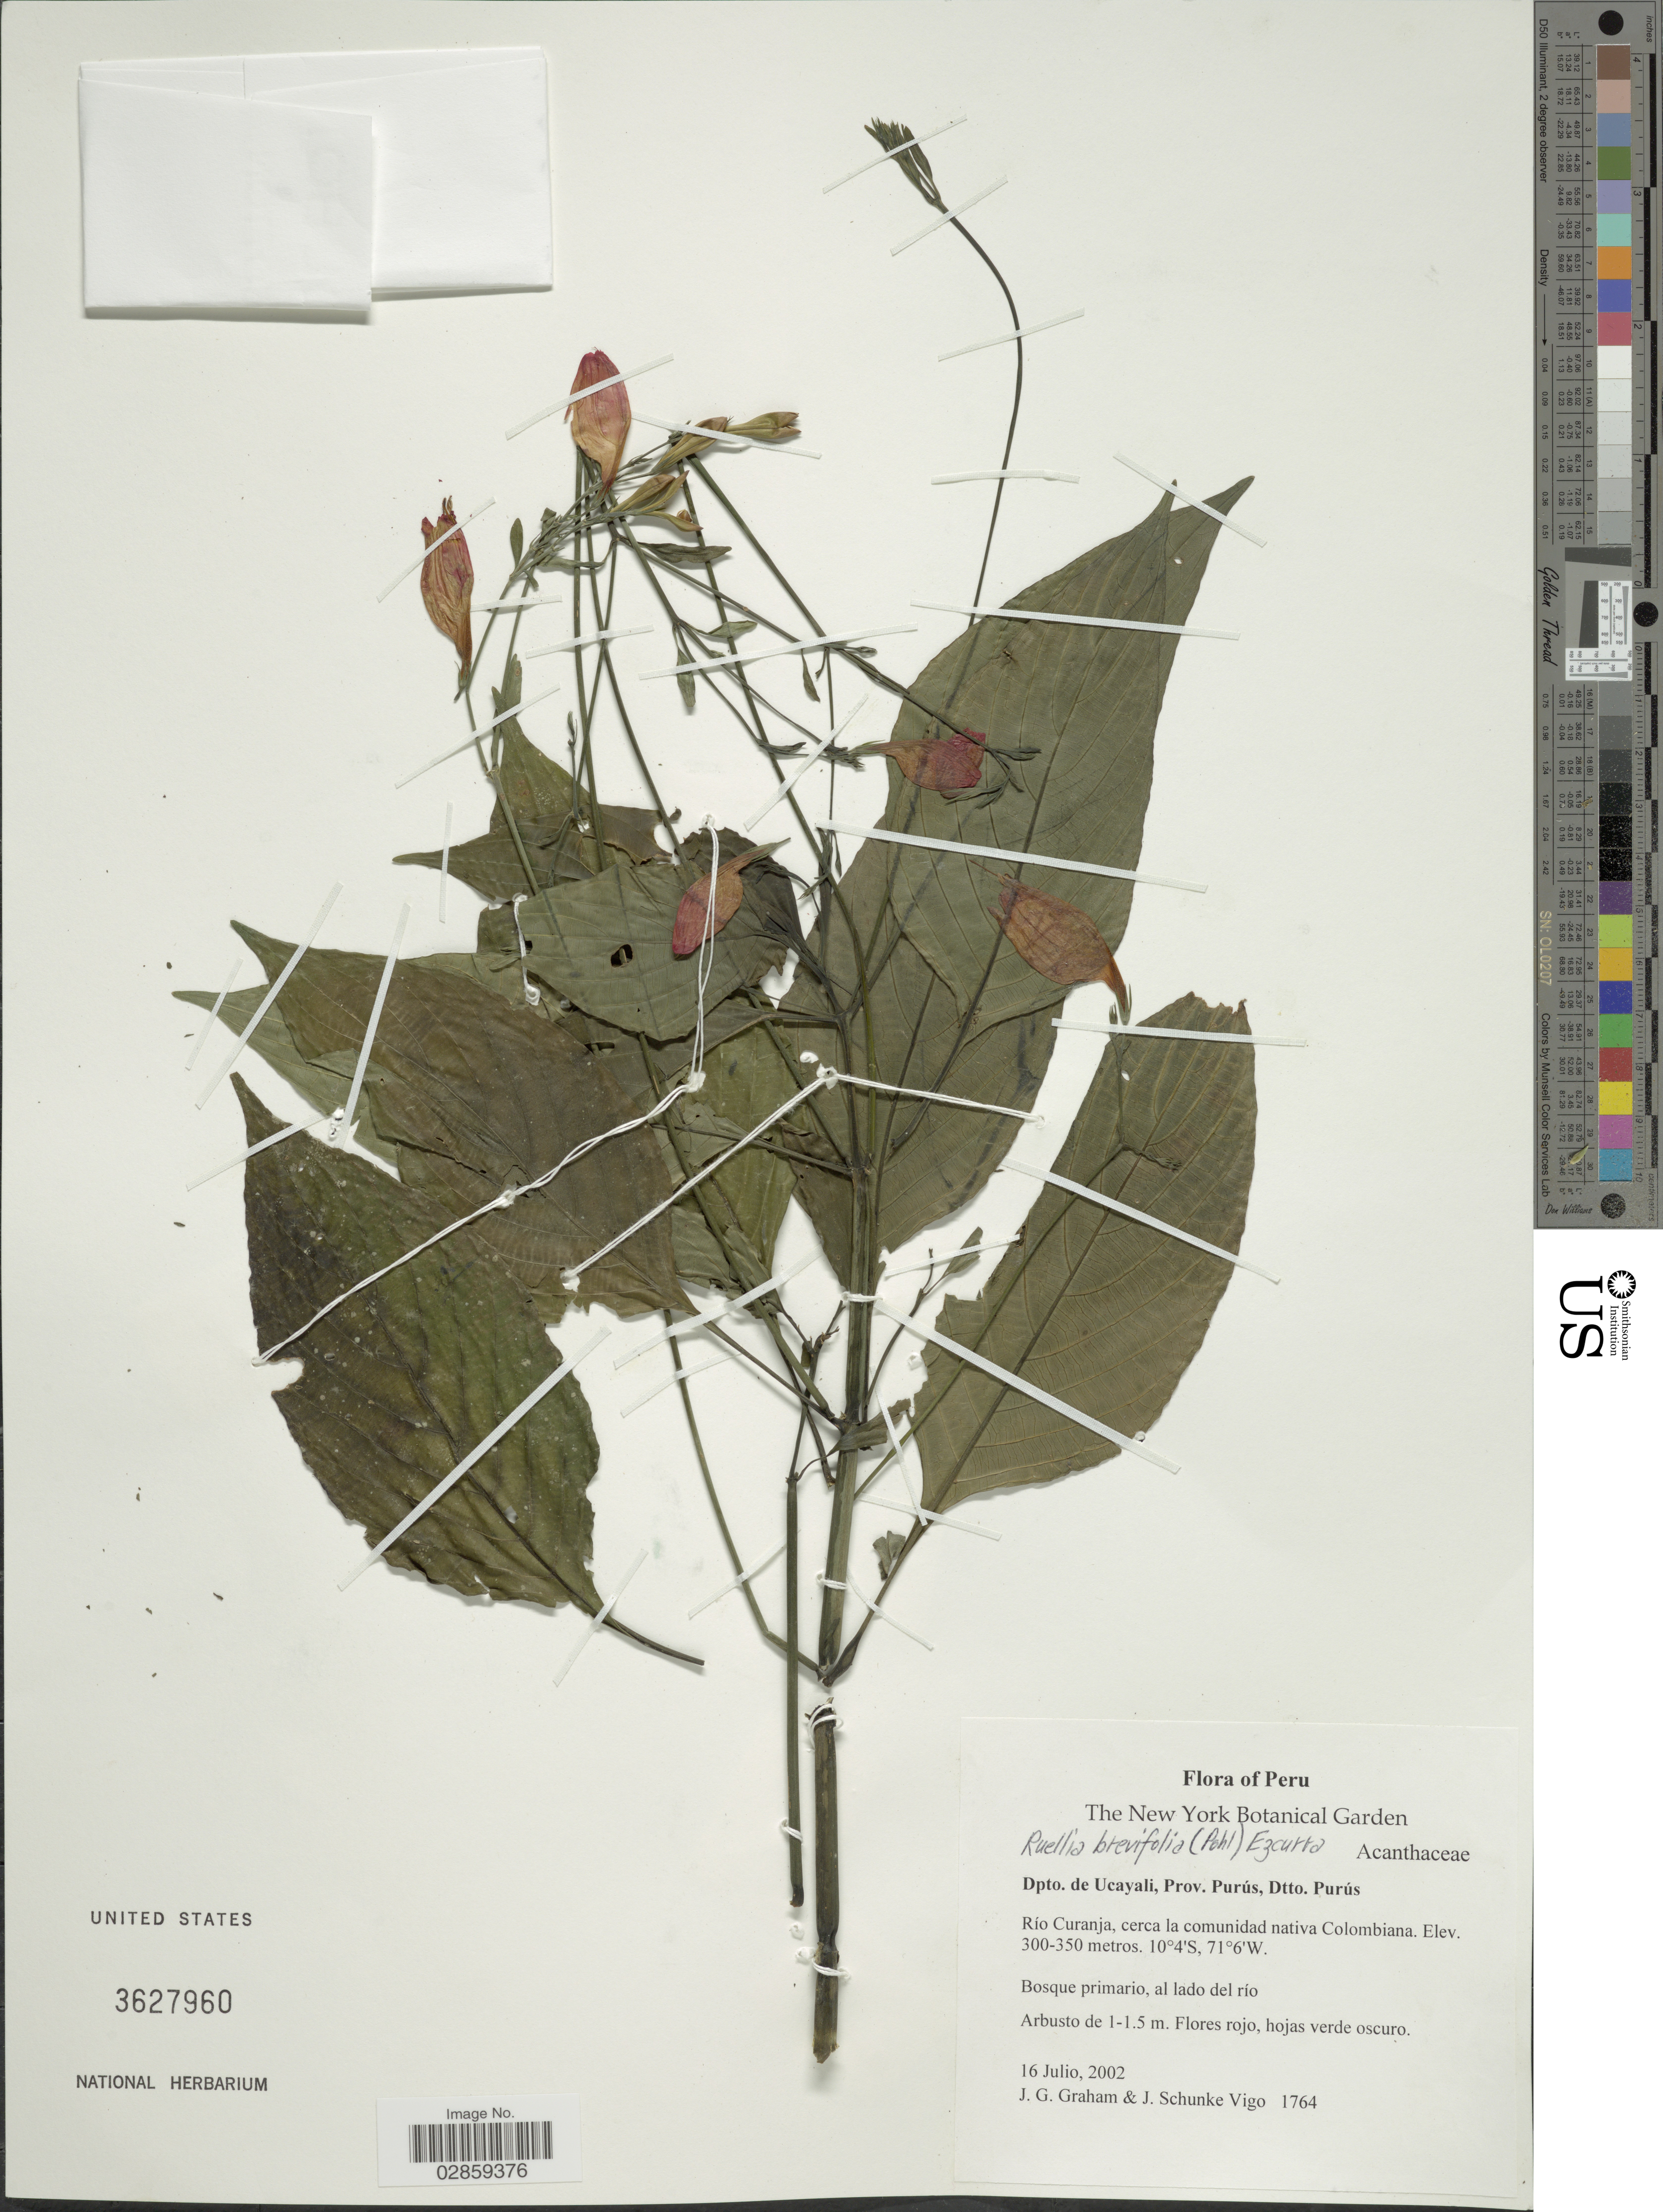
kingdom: Plantae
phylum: Tracheophyta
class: Magnoliopsida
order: Lamiales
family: Acanthaceae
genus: Ruellia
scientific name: Ruellia brevifolia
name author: (Pohl) C. Ezcurra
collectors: J. Graham & J. Schunke Vigo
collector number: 1764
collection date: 2002-07-16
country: Peru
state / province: Ucayali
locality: Dpto. de Ucayali, Prov. Purús, Dtto. Purús, Río Curanja, cerca la comunidad nativa Colombiana.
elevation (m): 300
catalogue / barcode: US 3627960